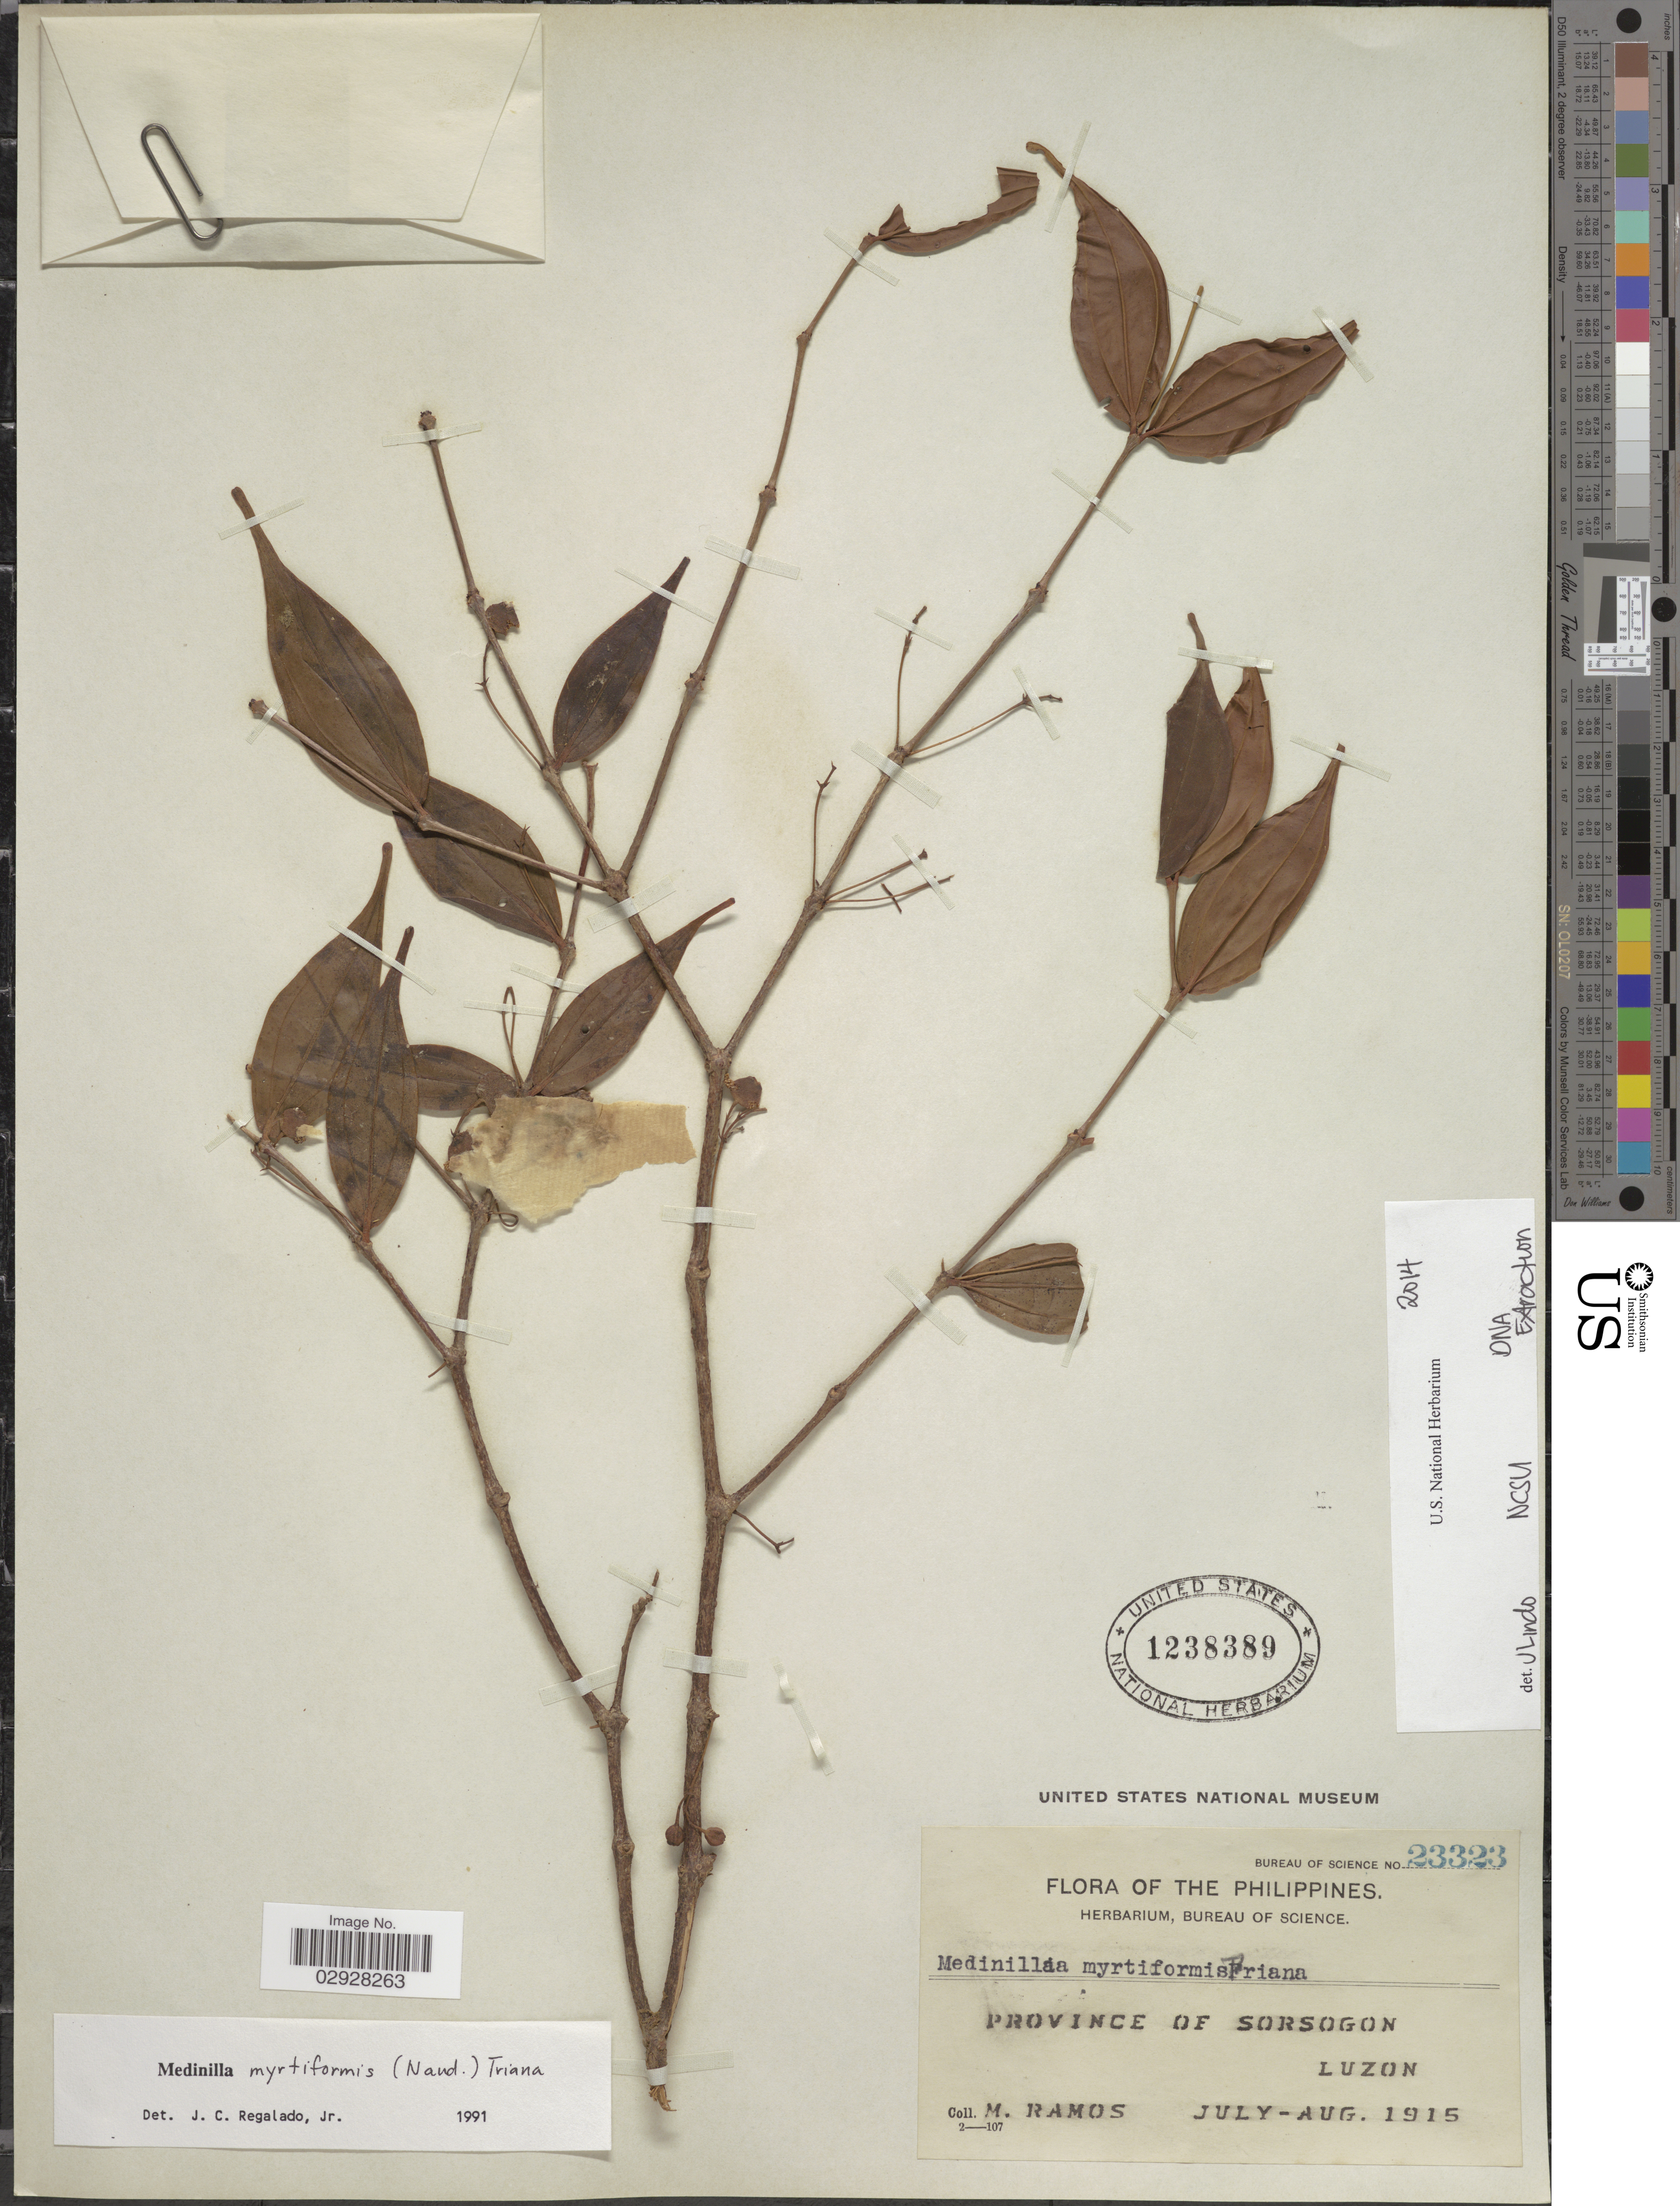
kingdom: Plantae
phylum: Tracheophyta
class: Magnoliopsida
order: Myrtales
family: Melastomataceae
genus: Medinilla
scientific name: Medinilla myrtiformis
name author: (Naudin) Triana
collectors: M. Ramos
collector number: Bureau of Scienc e23323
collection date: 1915-07/1915-08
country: Philippines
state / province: Bicol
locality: Province of Sorsogon. Luzon.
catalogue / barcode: US 1238389